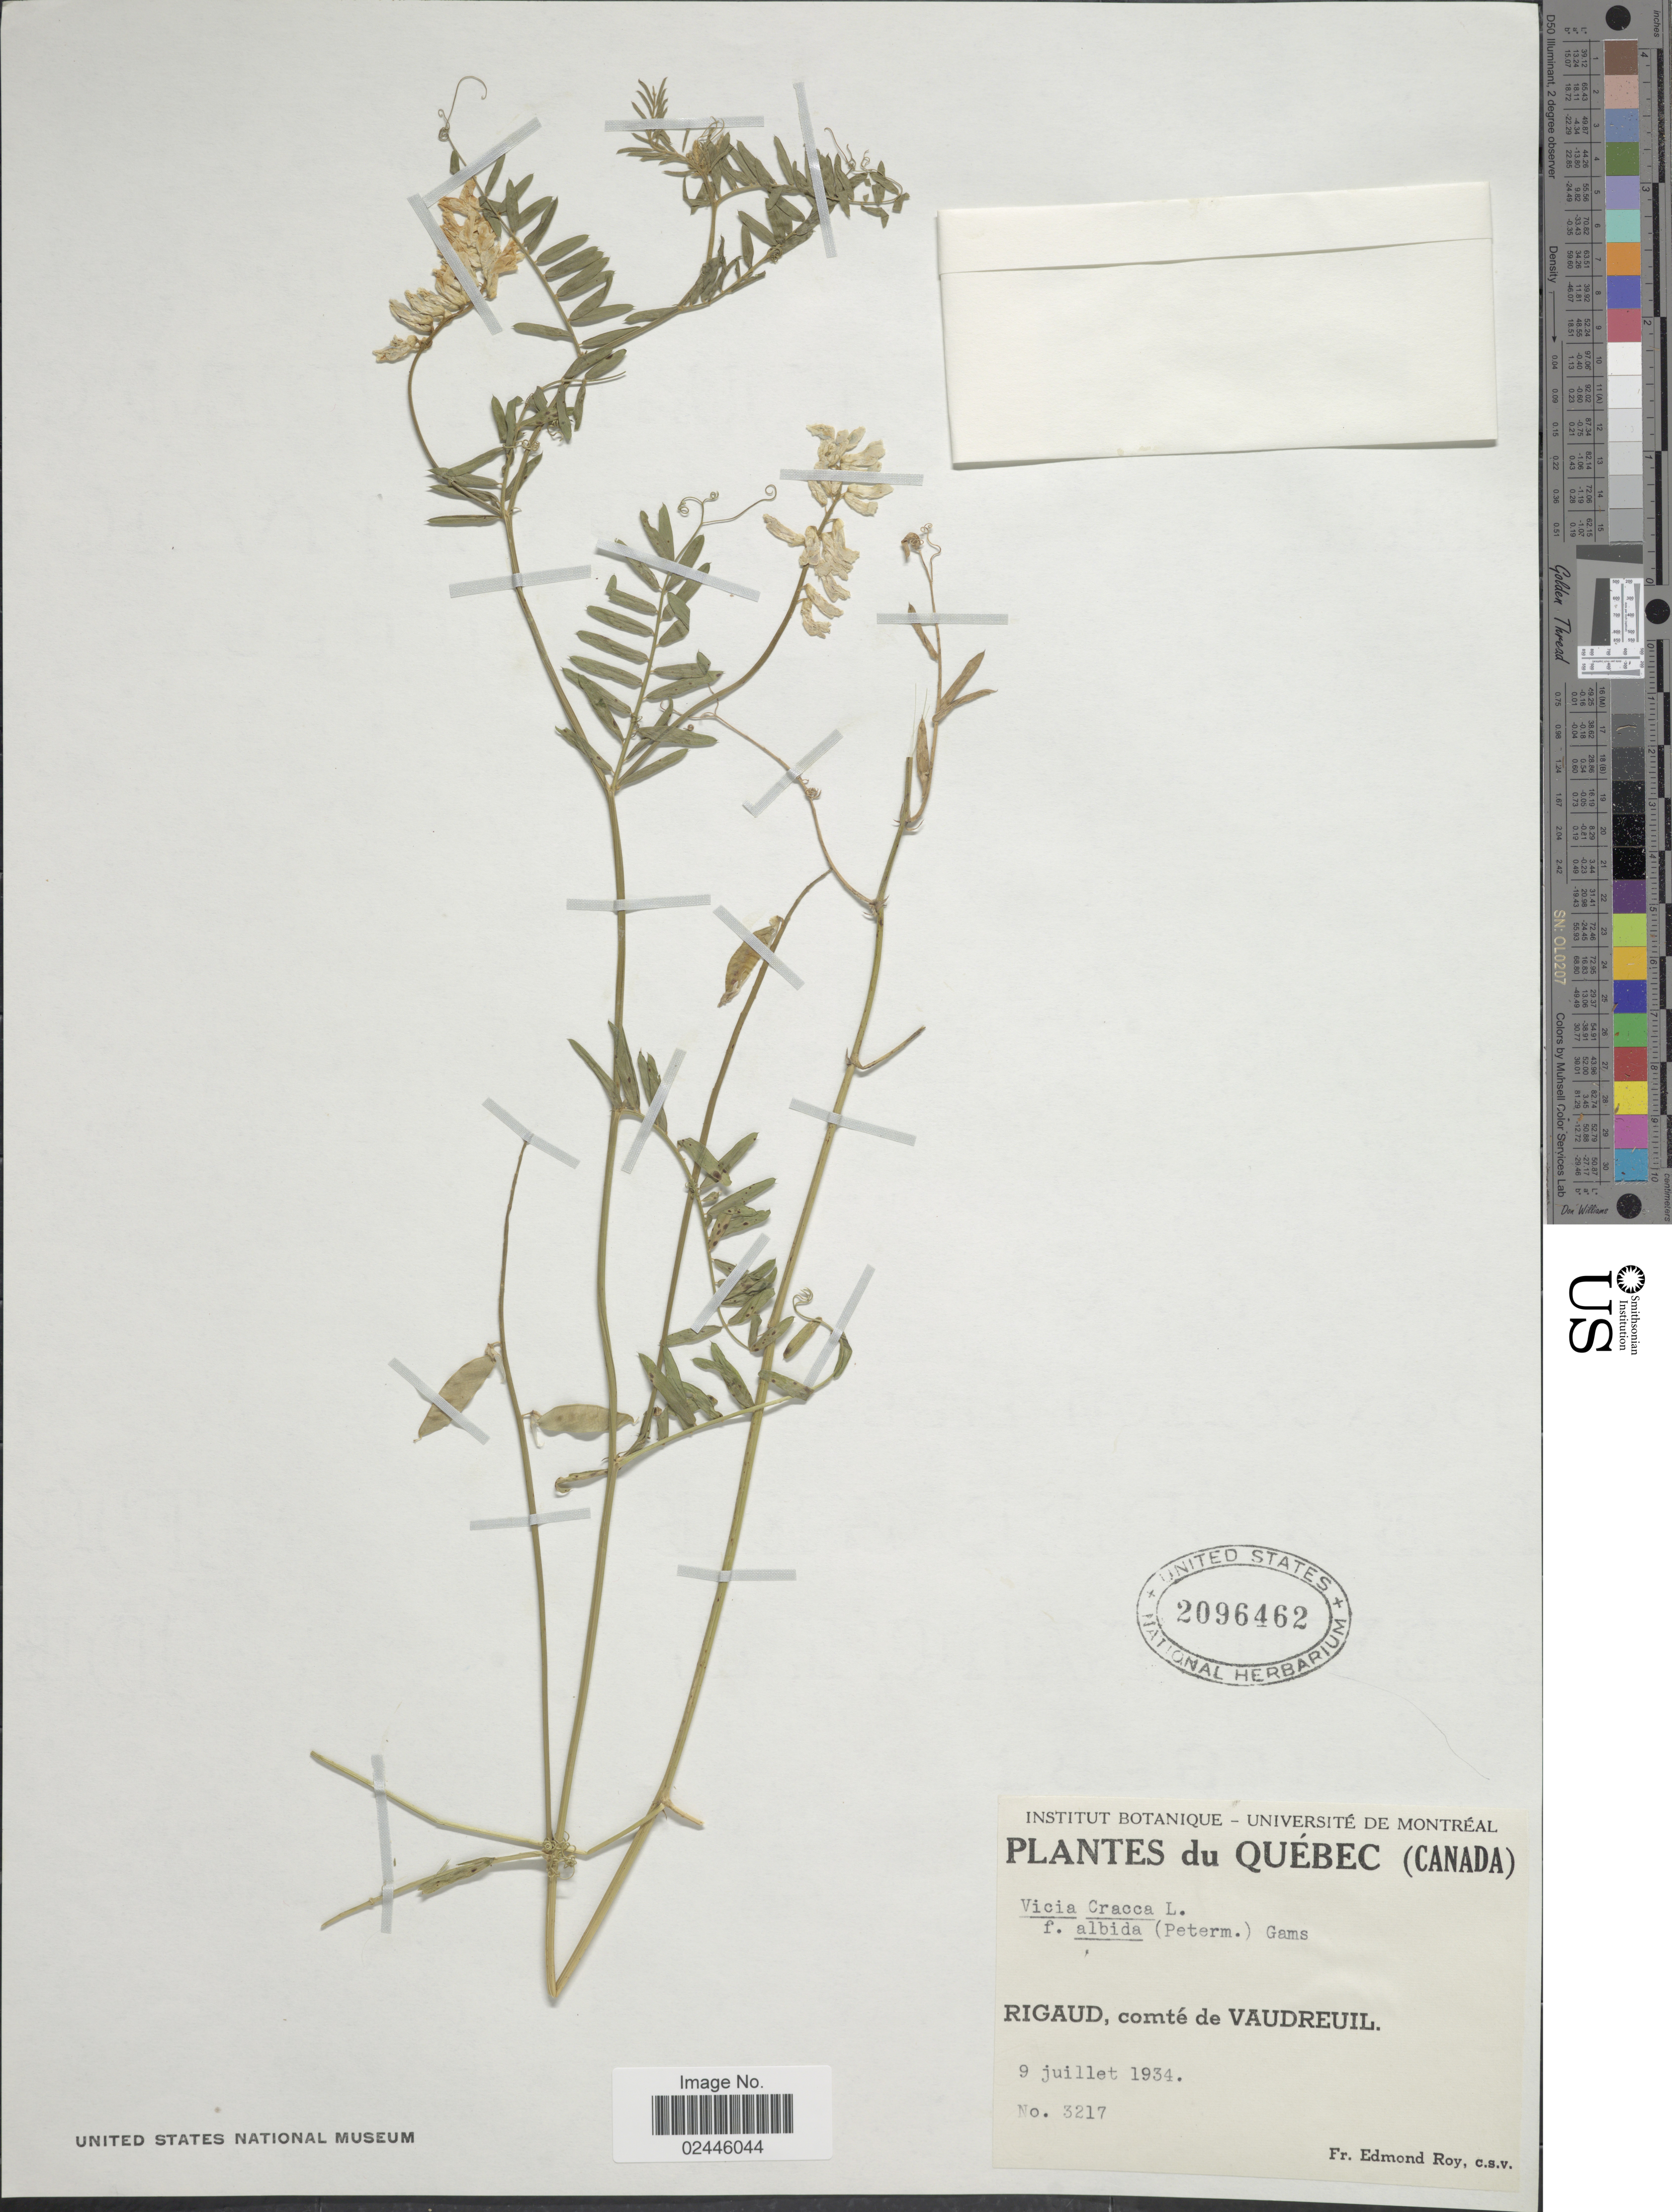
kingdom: Plantae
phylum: Tracheophyta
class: Magnoliopsida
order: Fabales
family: Fabaceae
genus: Vicia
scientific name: Vicia cracca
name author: L.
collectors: E. Roy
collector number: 3217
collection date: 1934-07-09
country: Canada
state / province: Quebec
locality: Rigaud, comte de Vaudreuil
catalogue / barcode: US 2096462